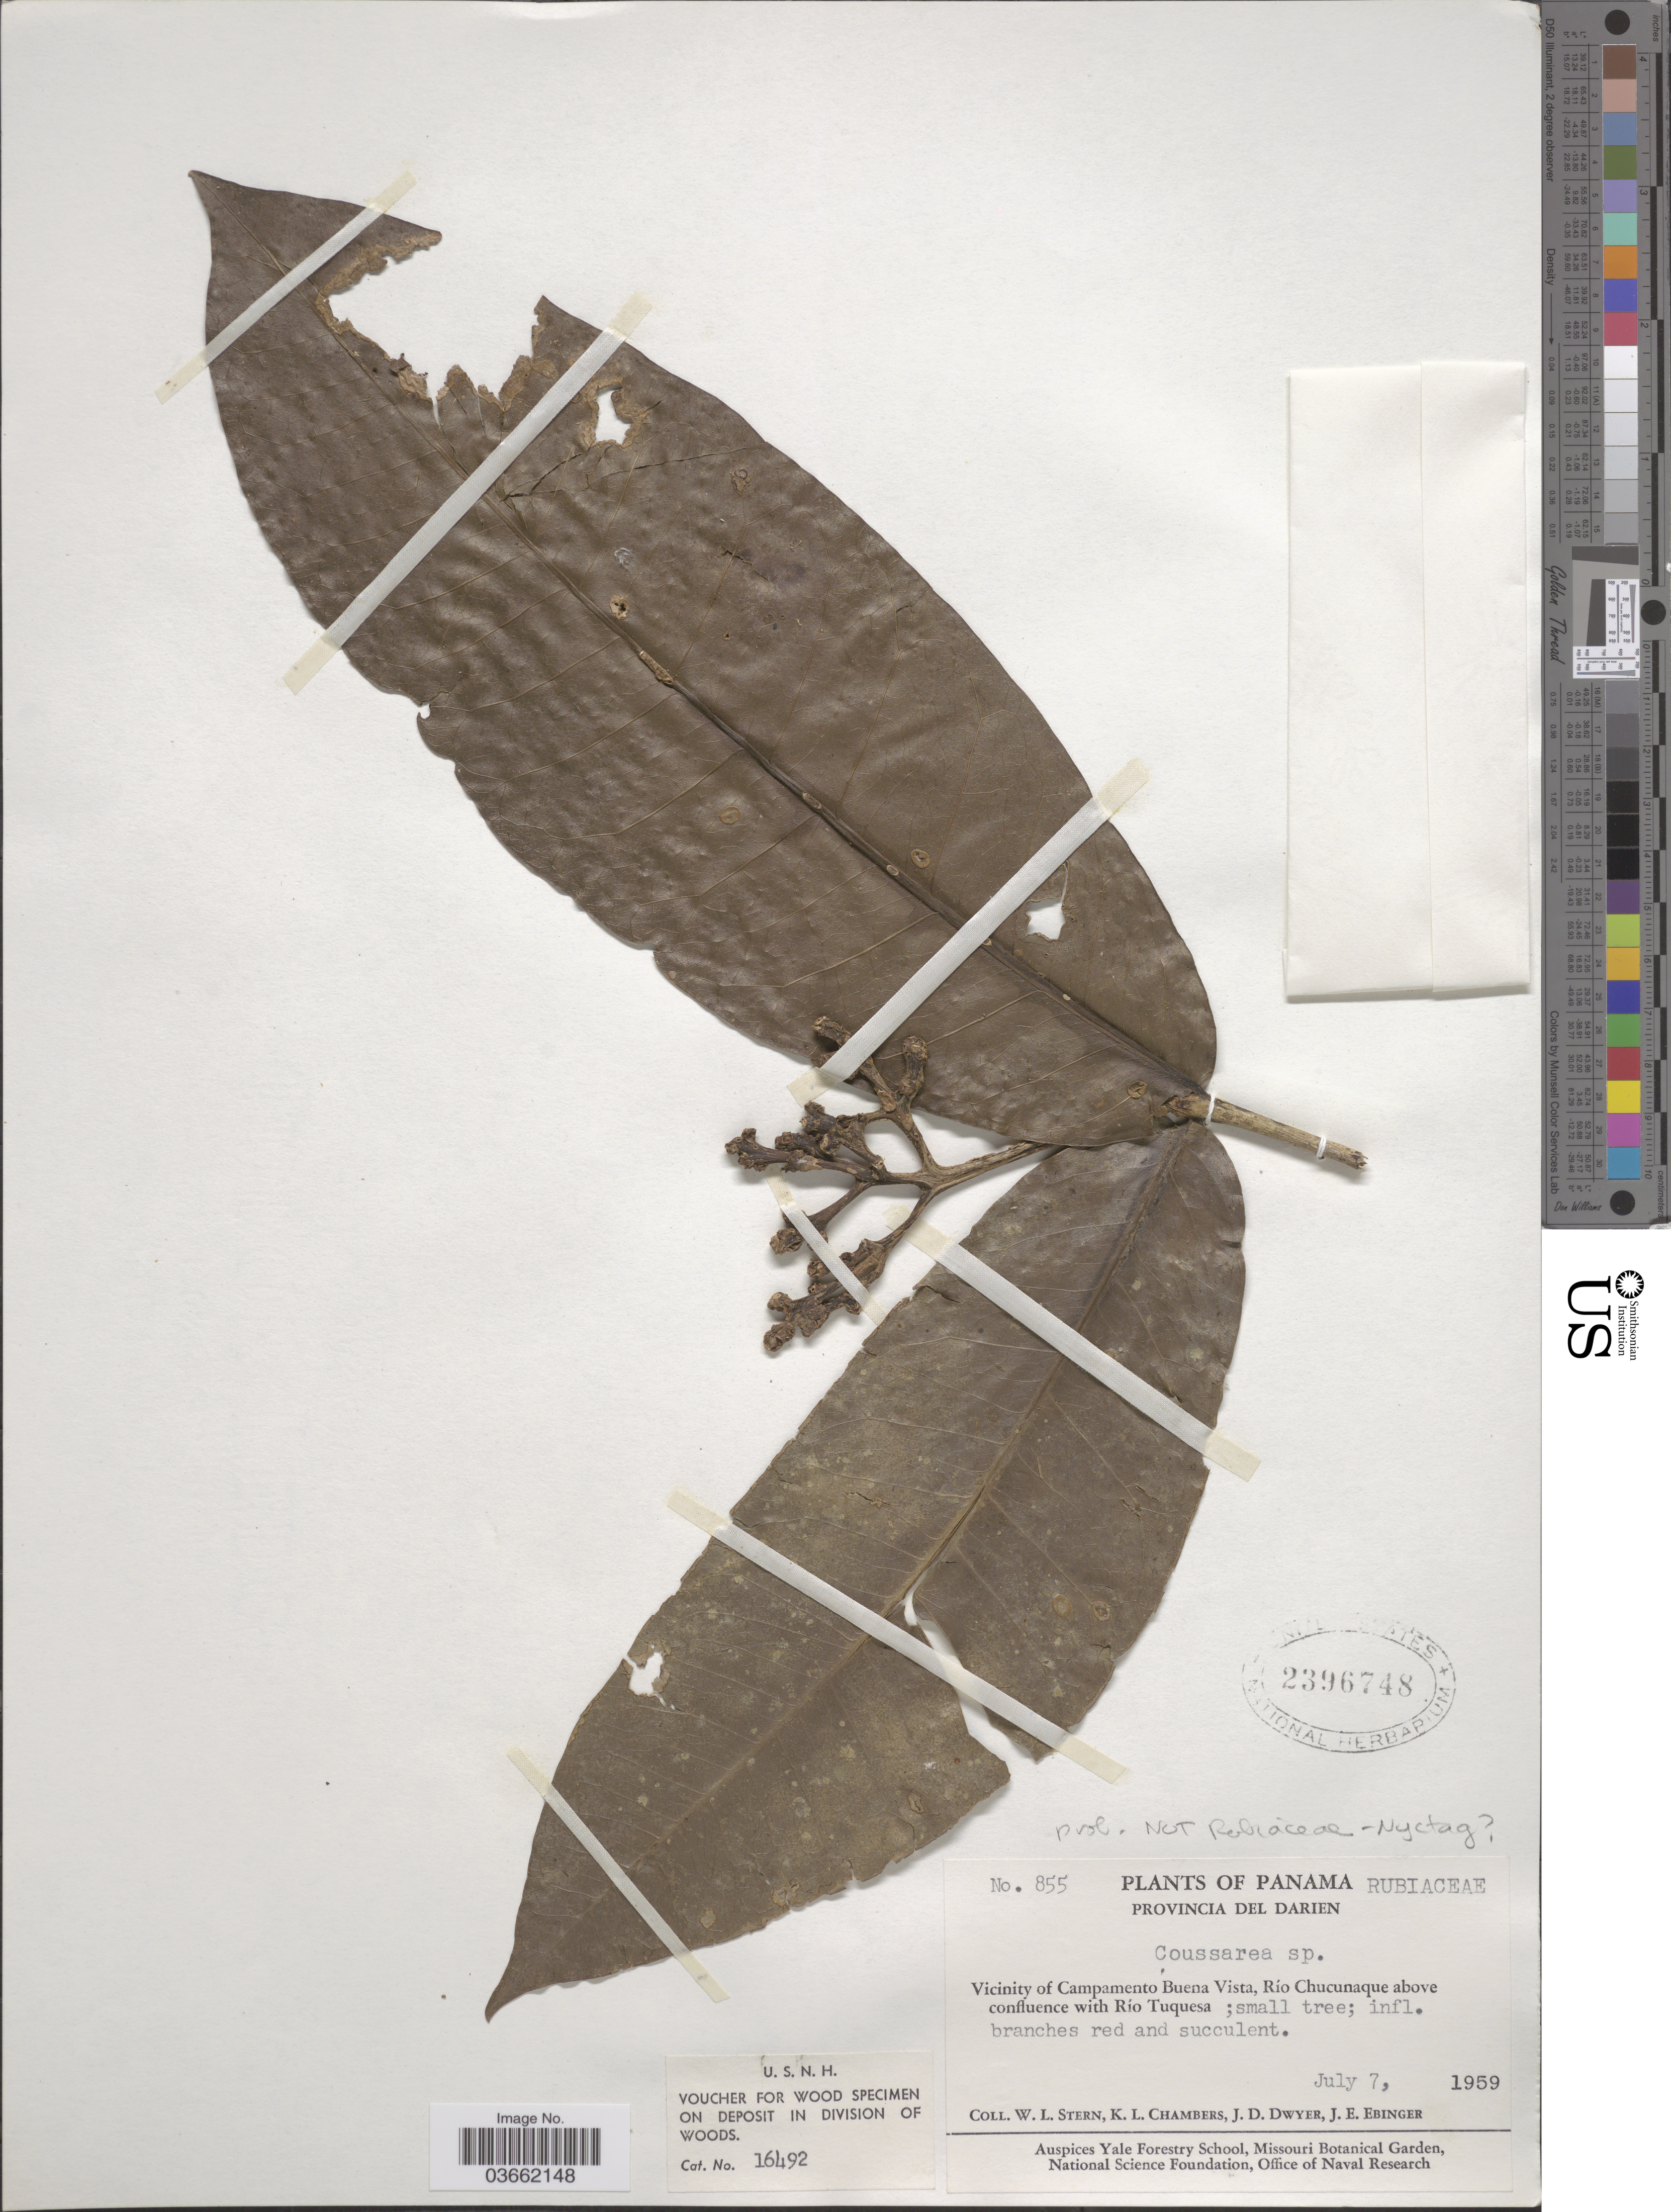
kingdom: Plantae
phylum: Tracheophyta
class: Magnoliopsida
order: Caryophyllales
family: Nyctaginaceae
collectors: W. L. Stern, K. Chambers, J. D. Dwyer & J. Ebinger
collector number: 85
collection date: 1959-07-07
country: Panama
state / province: Darién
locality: Vicinity of Campamento Buena Vista, Río Chucunaque above confluence with Río Tuquesa.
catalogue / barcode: US 2396748